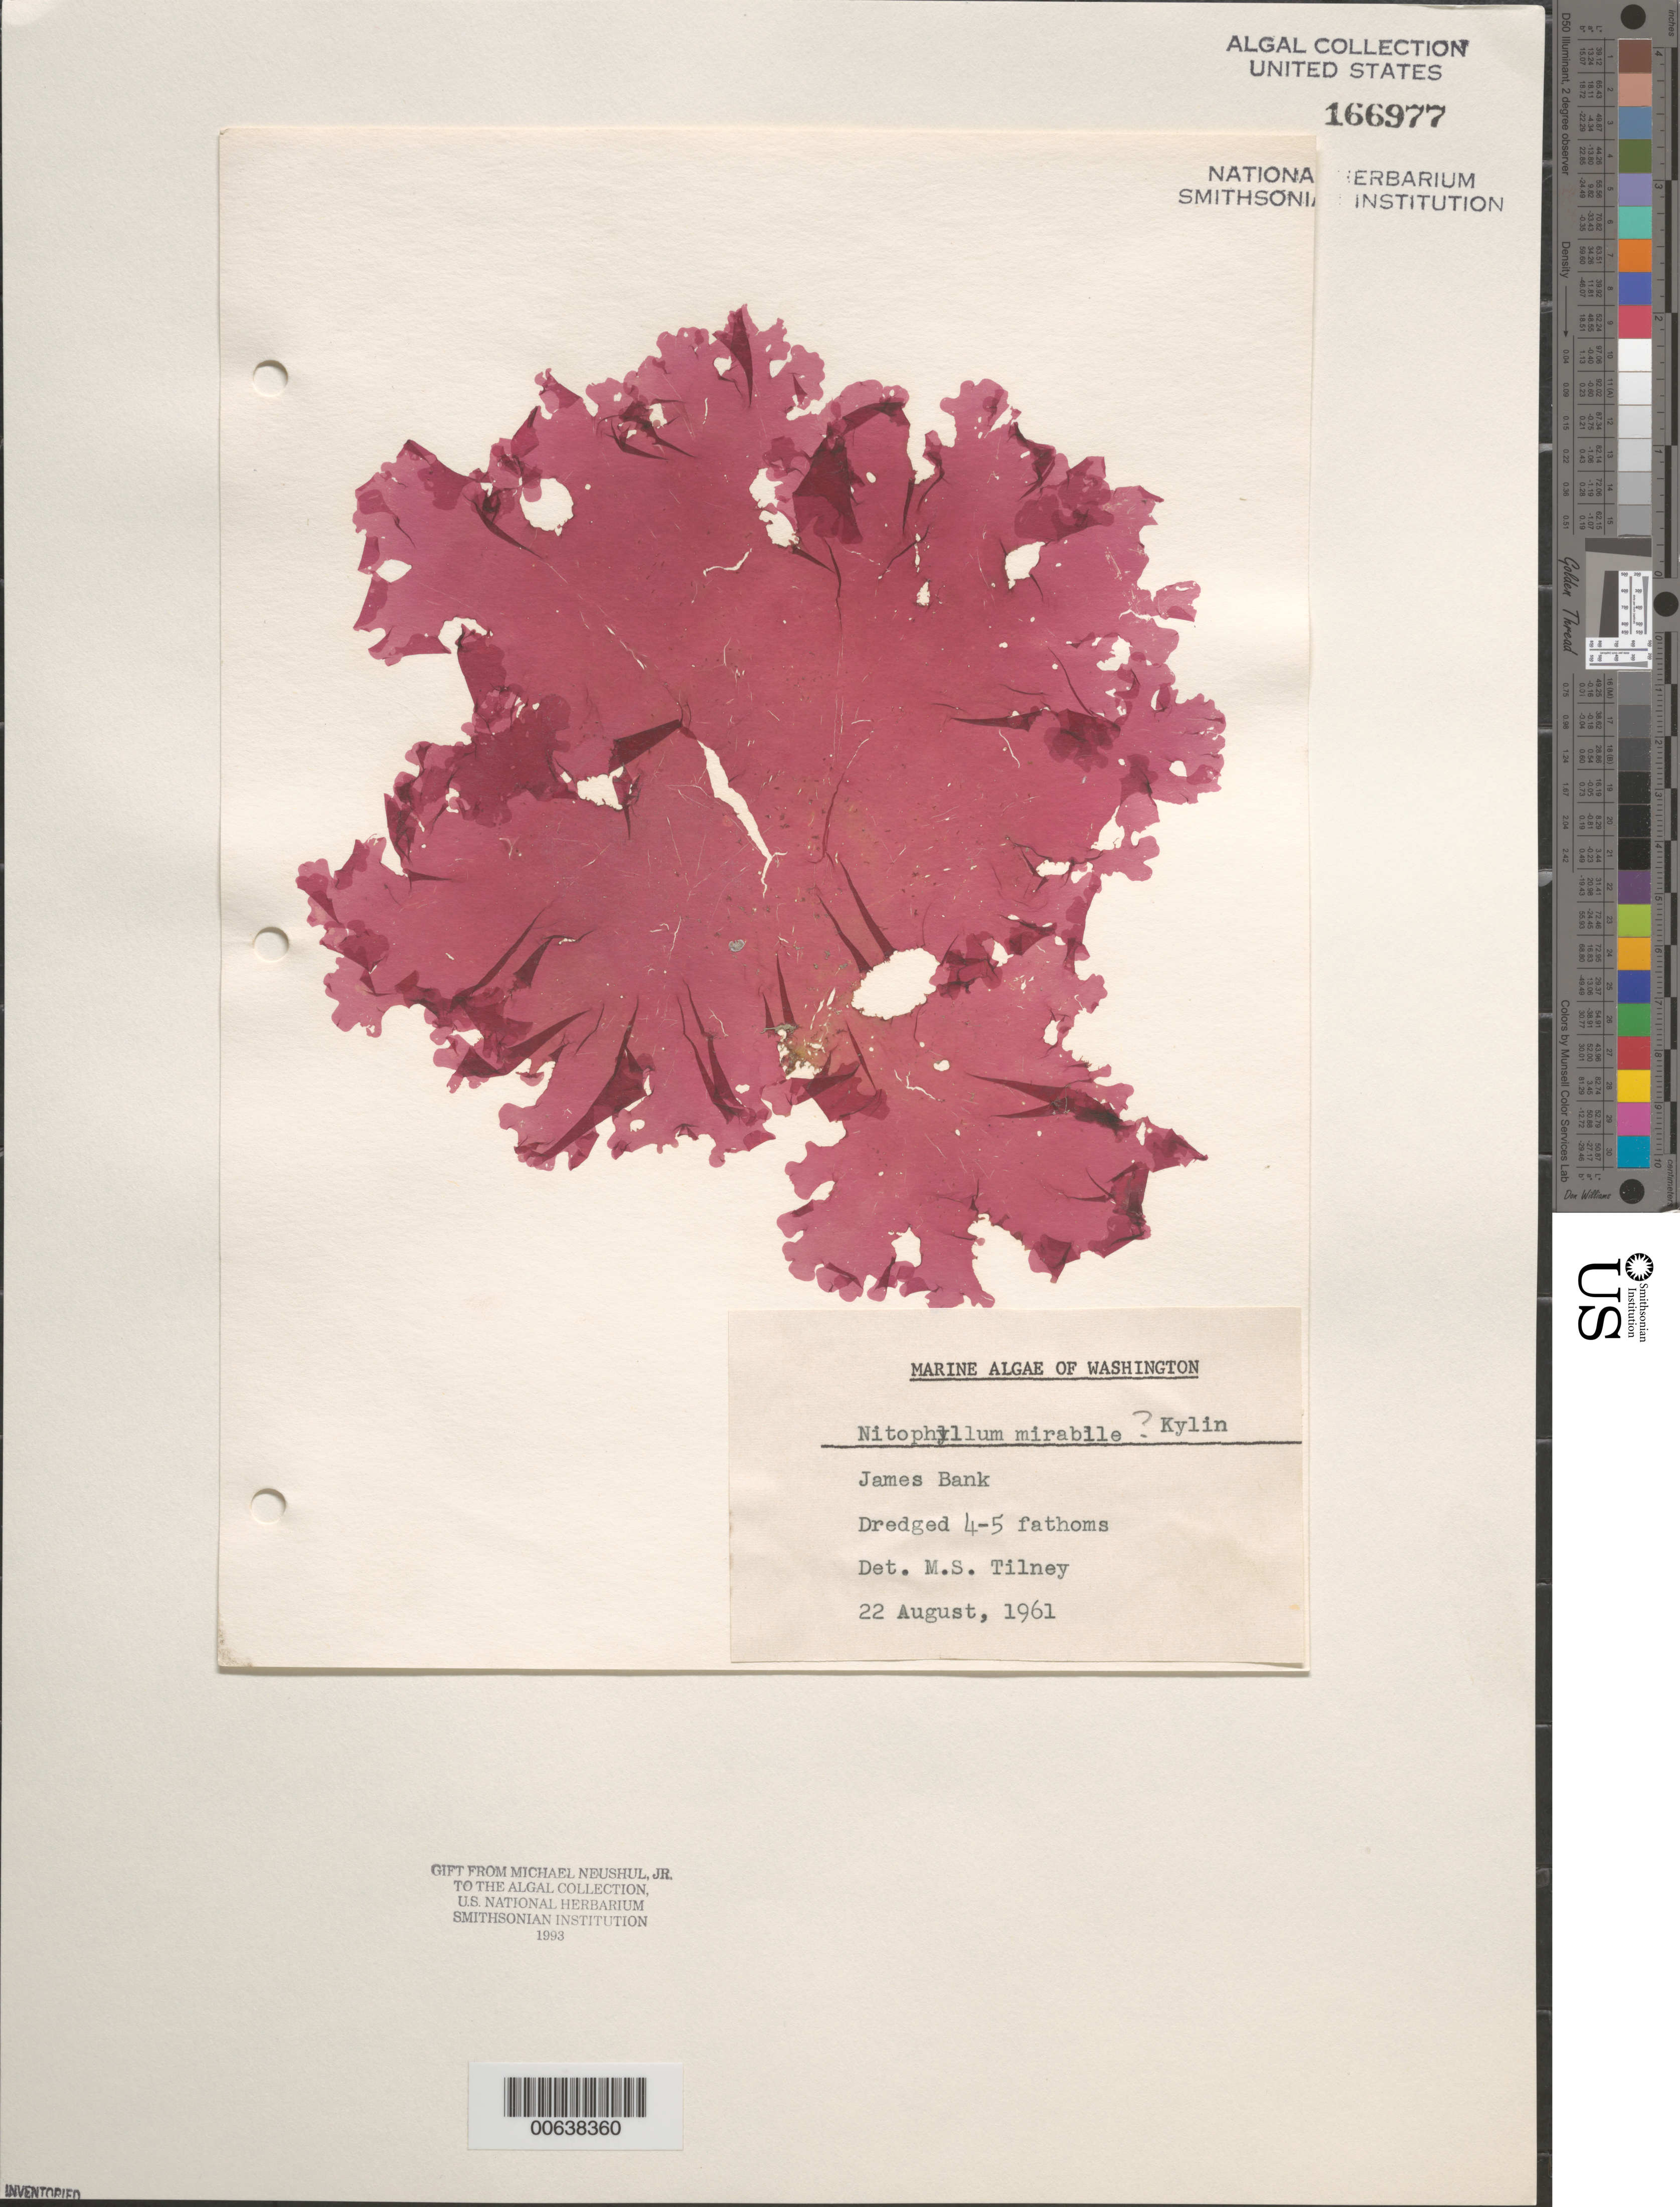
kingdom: Plantae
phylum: Rhodophyta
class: Florideophyceae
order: Ceramiales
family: Delesseriaceae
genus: Neoharaldiophyllum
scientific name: Neoharaldiophyllum mirabile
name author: (Kylin) Kang & M.S. Kim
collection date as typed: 22 Aug 1961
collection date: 1961-08-22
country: United States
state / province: Washington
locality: James Bank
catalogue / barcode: US 166977